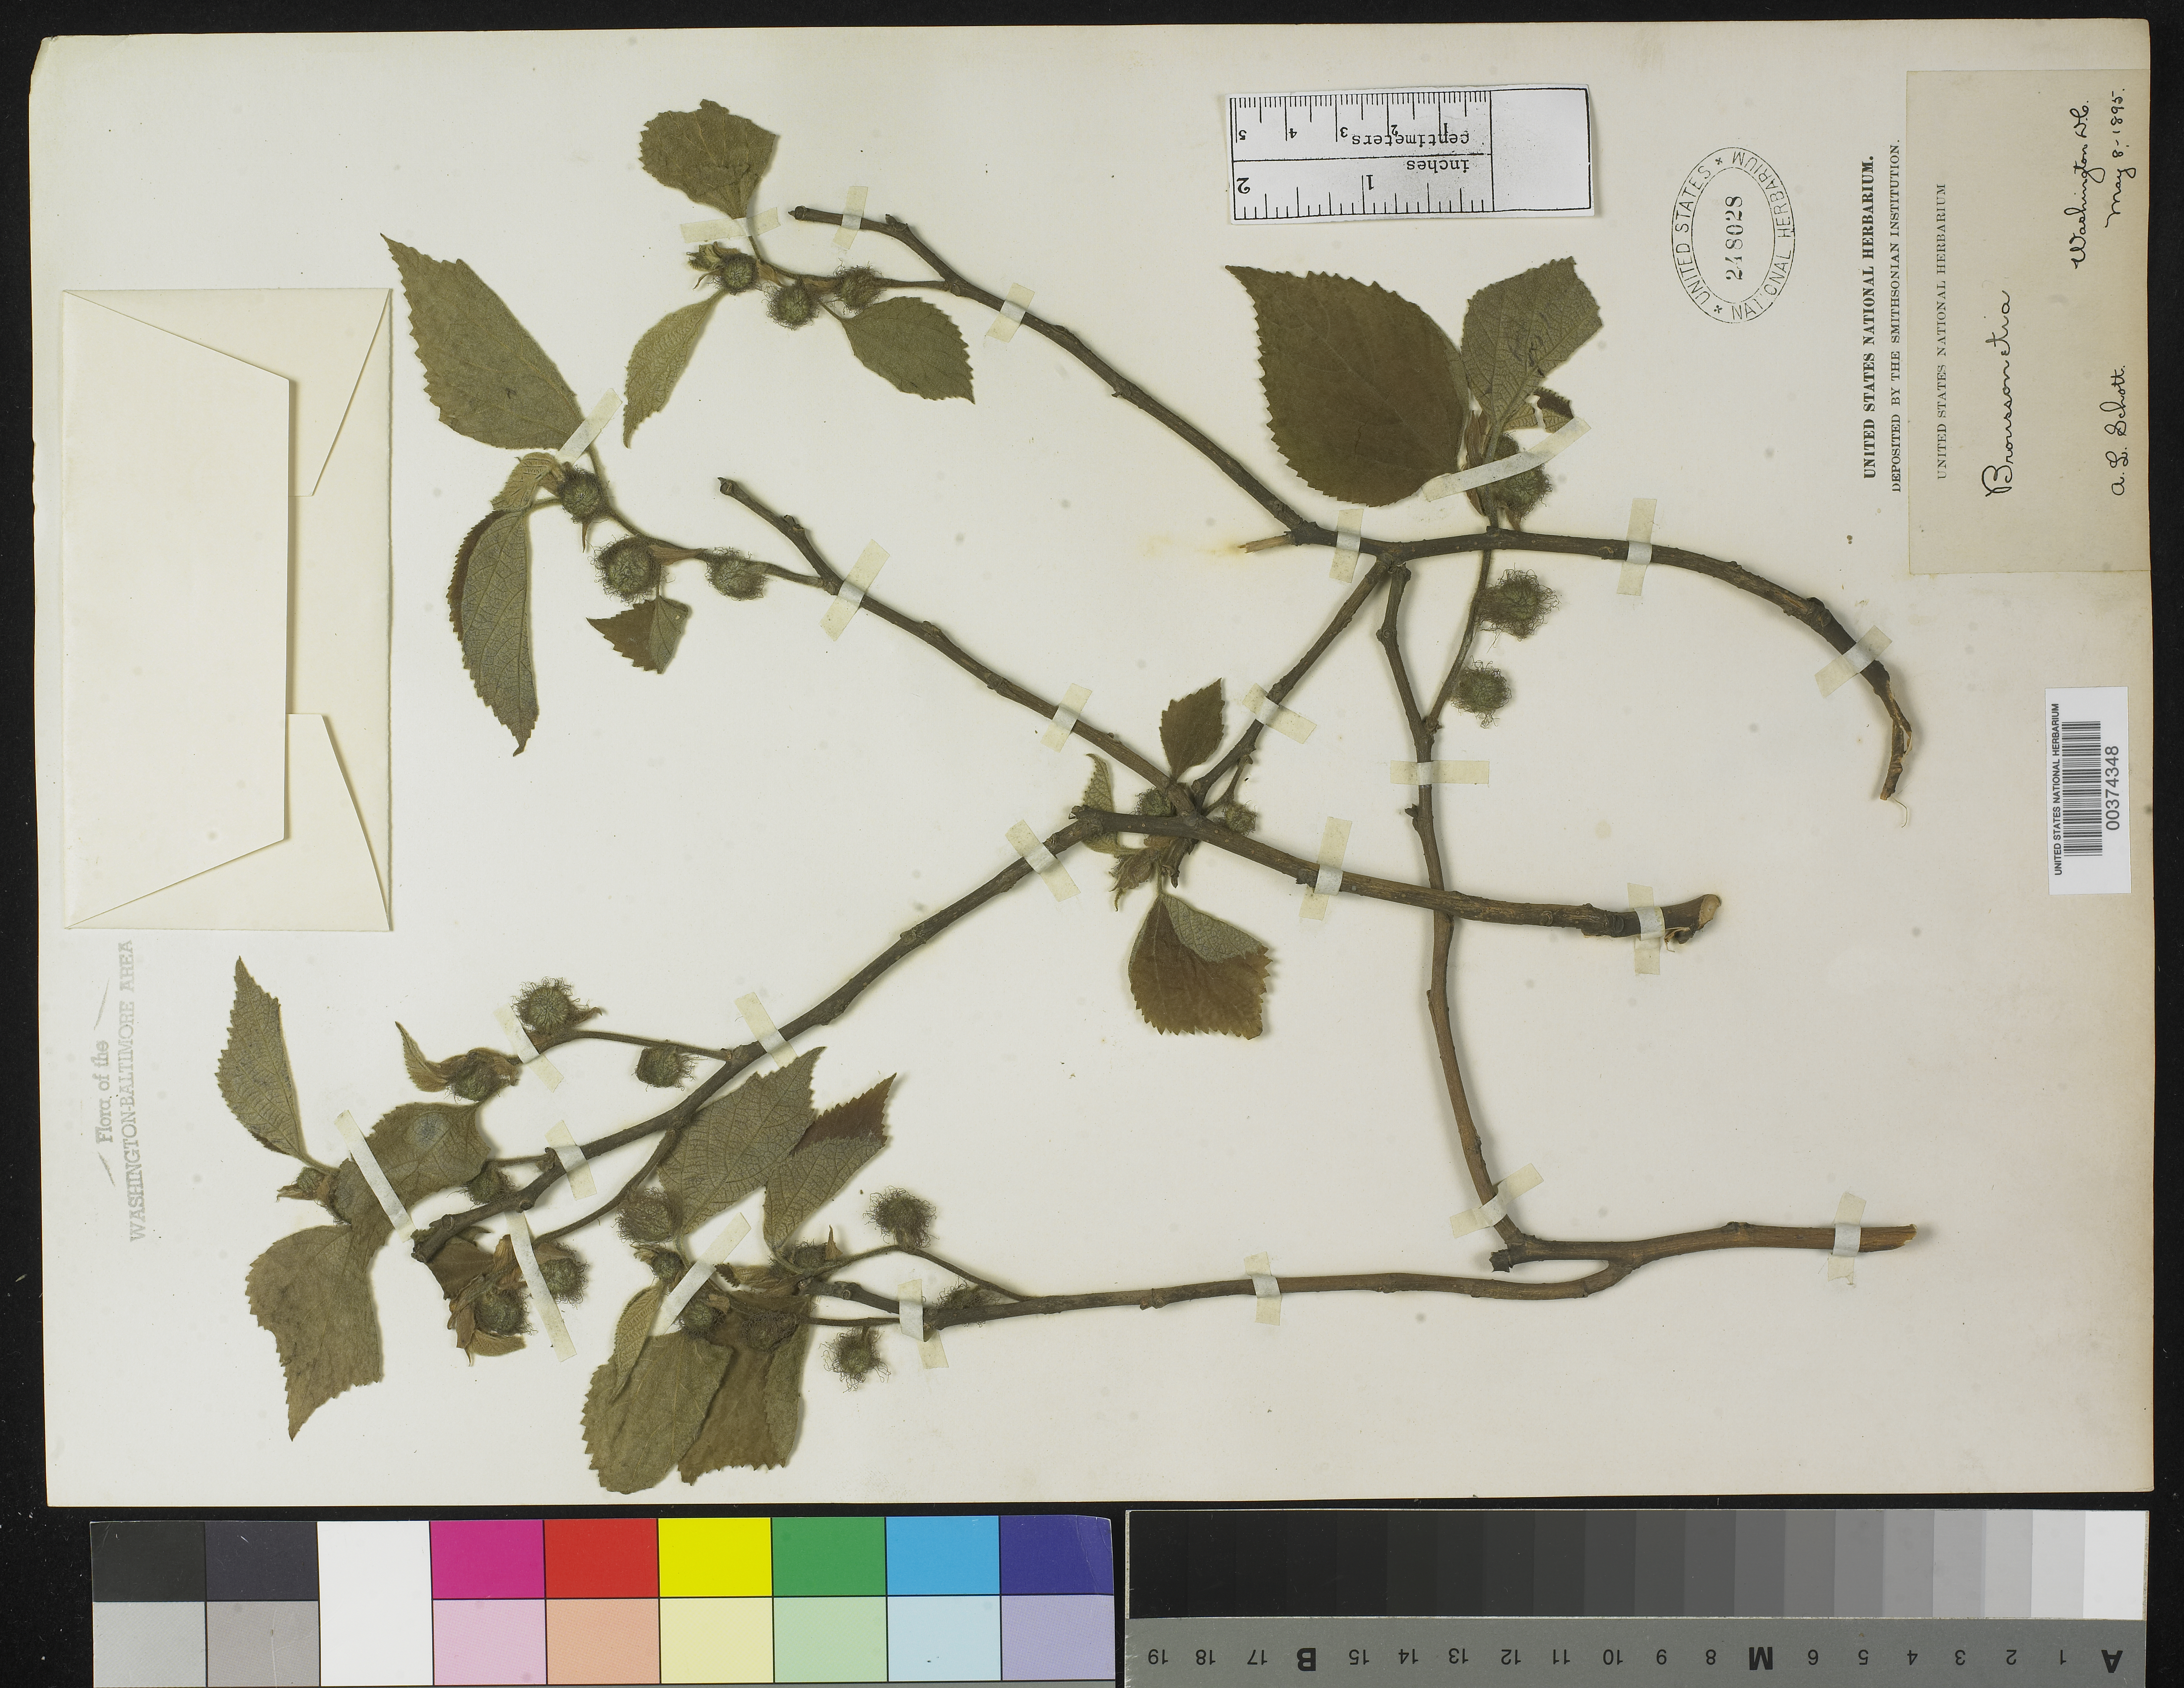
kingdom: Plantae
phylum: Tracheophyta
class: Magnoliopsida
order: Rosales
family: Moraceae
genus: Broussonetia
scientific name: Broussonetia papyrifera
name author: (L.) L'Hér. ex Vent.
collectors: A. L. Schott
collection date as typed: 08 May 1895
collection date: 1895-05-08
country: United States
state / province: District of Columbia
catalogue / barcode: US 248028